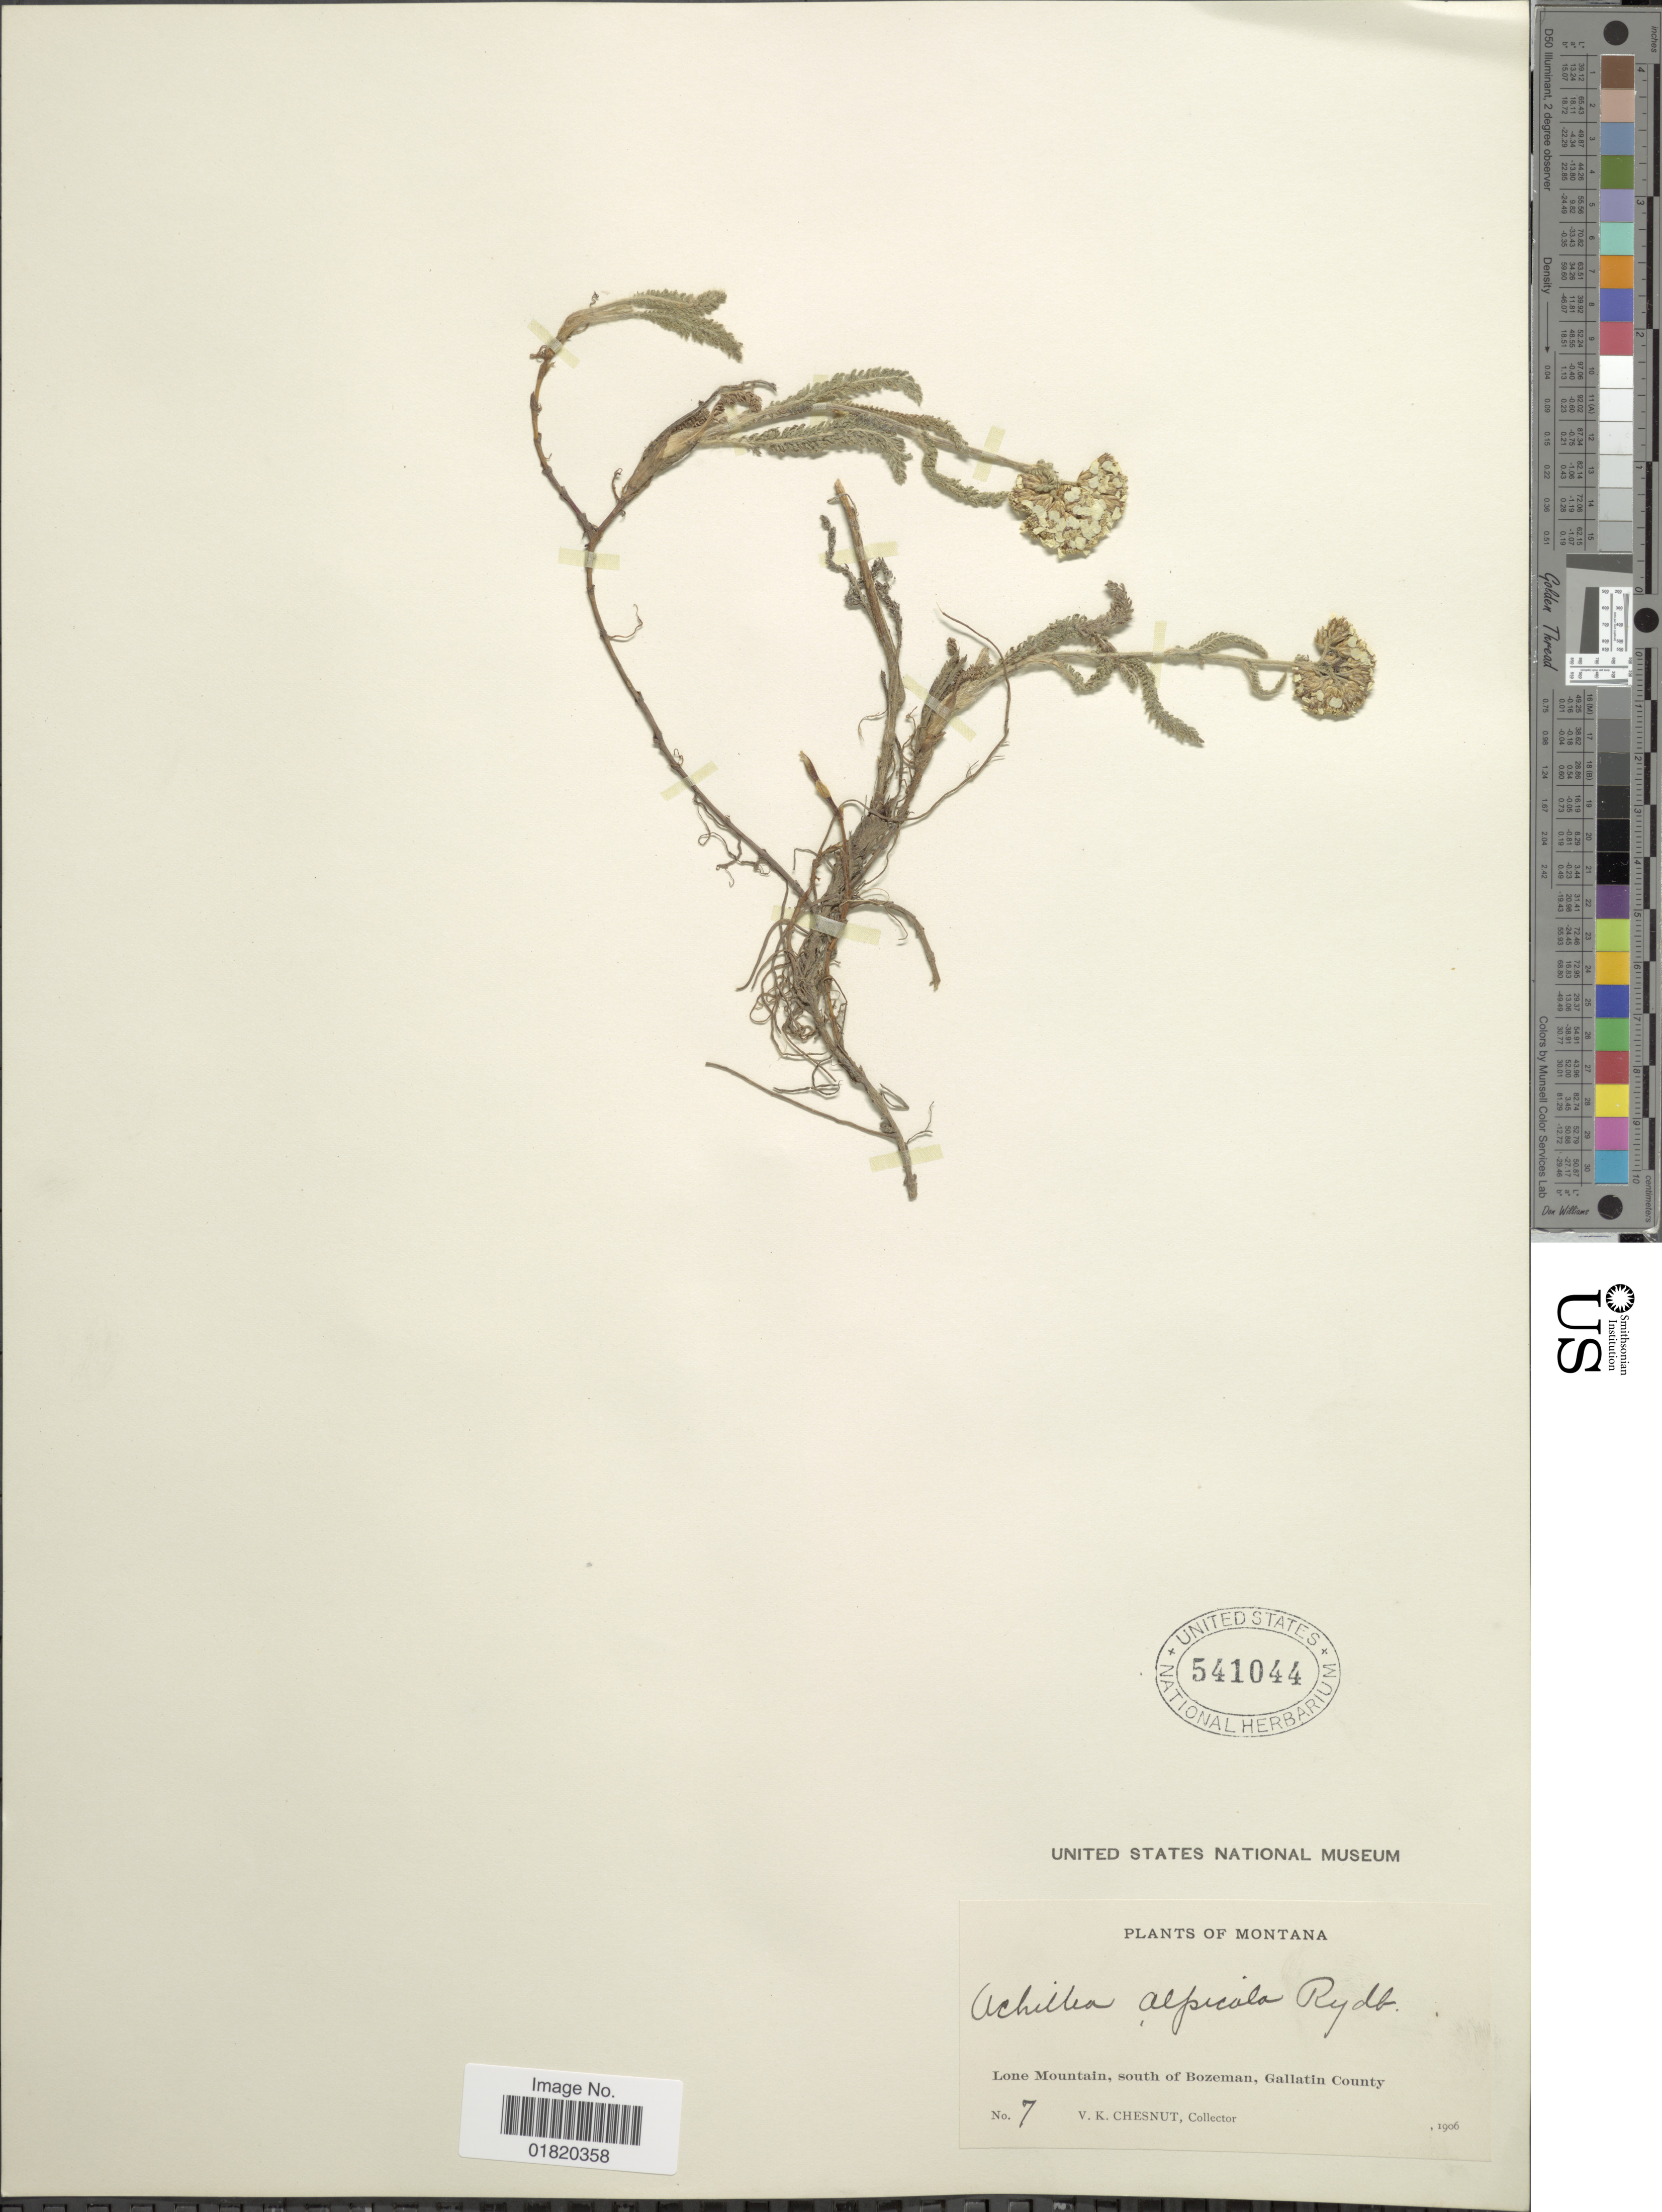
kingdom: Plantae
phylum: Tracheophyta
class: Magnoliopsida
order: Asterales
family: Asteraceae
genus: Achillea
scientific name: Achillea subalpina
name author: Greene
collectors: V. Chesnut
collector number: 7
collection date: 1906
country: United States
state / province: Montana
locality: Lone Mountain, south of Bozeman, Gallatin County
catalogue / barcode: US 541044